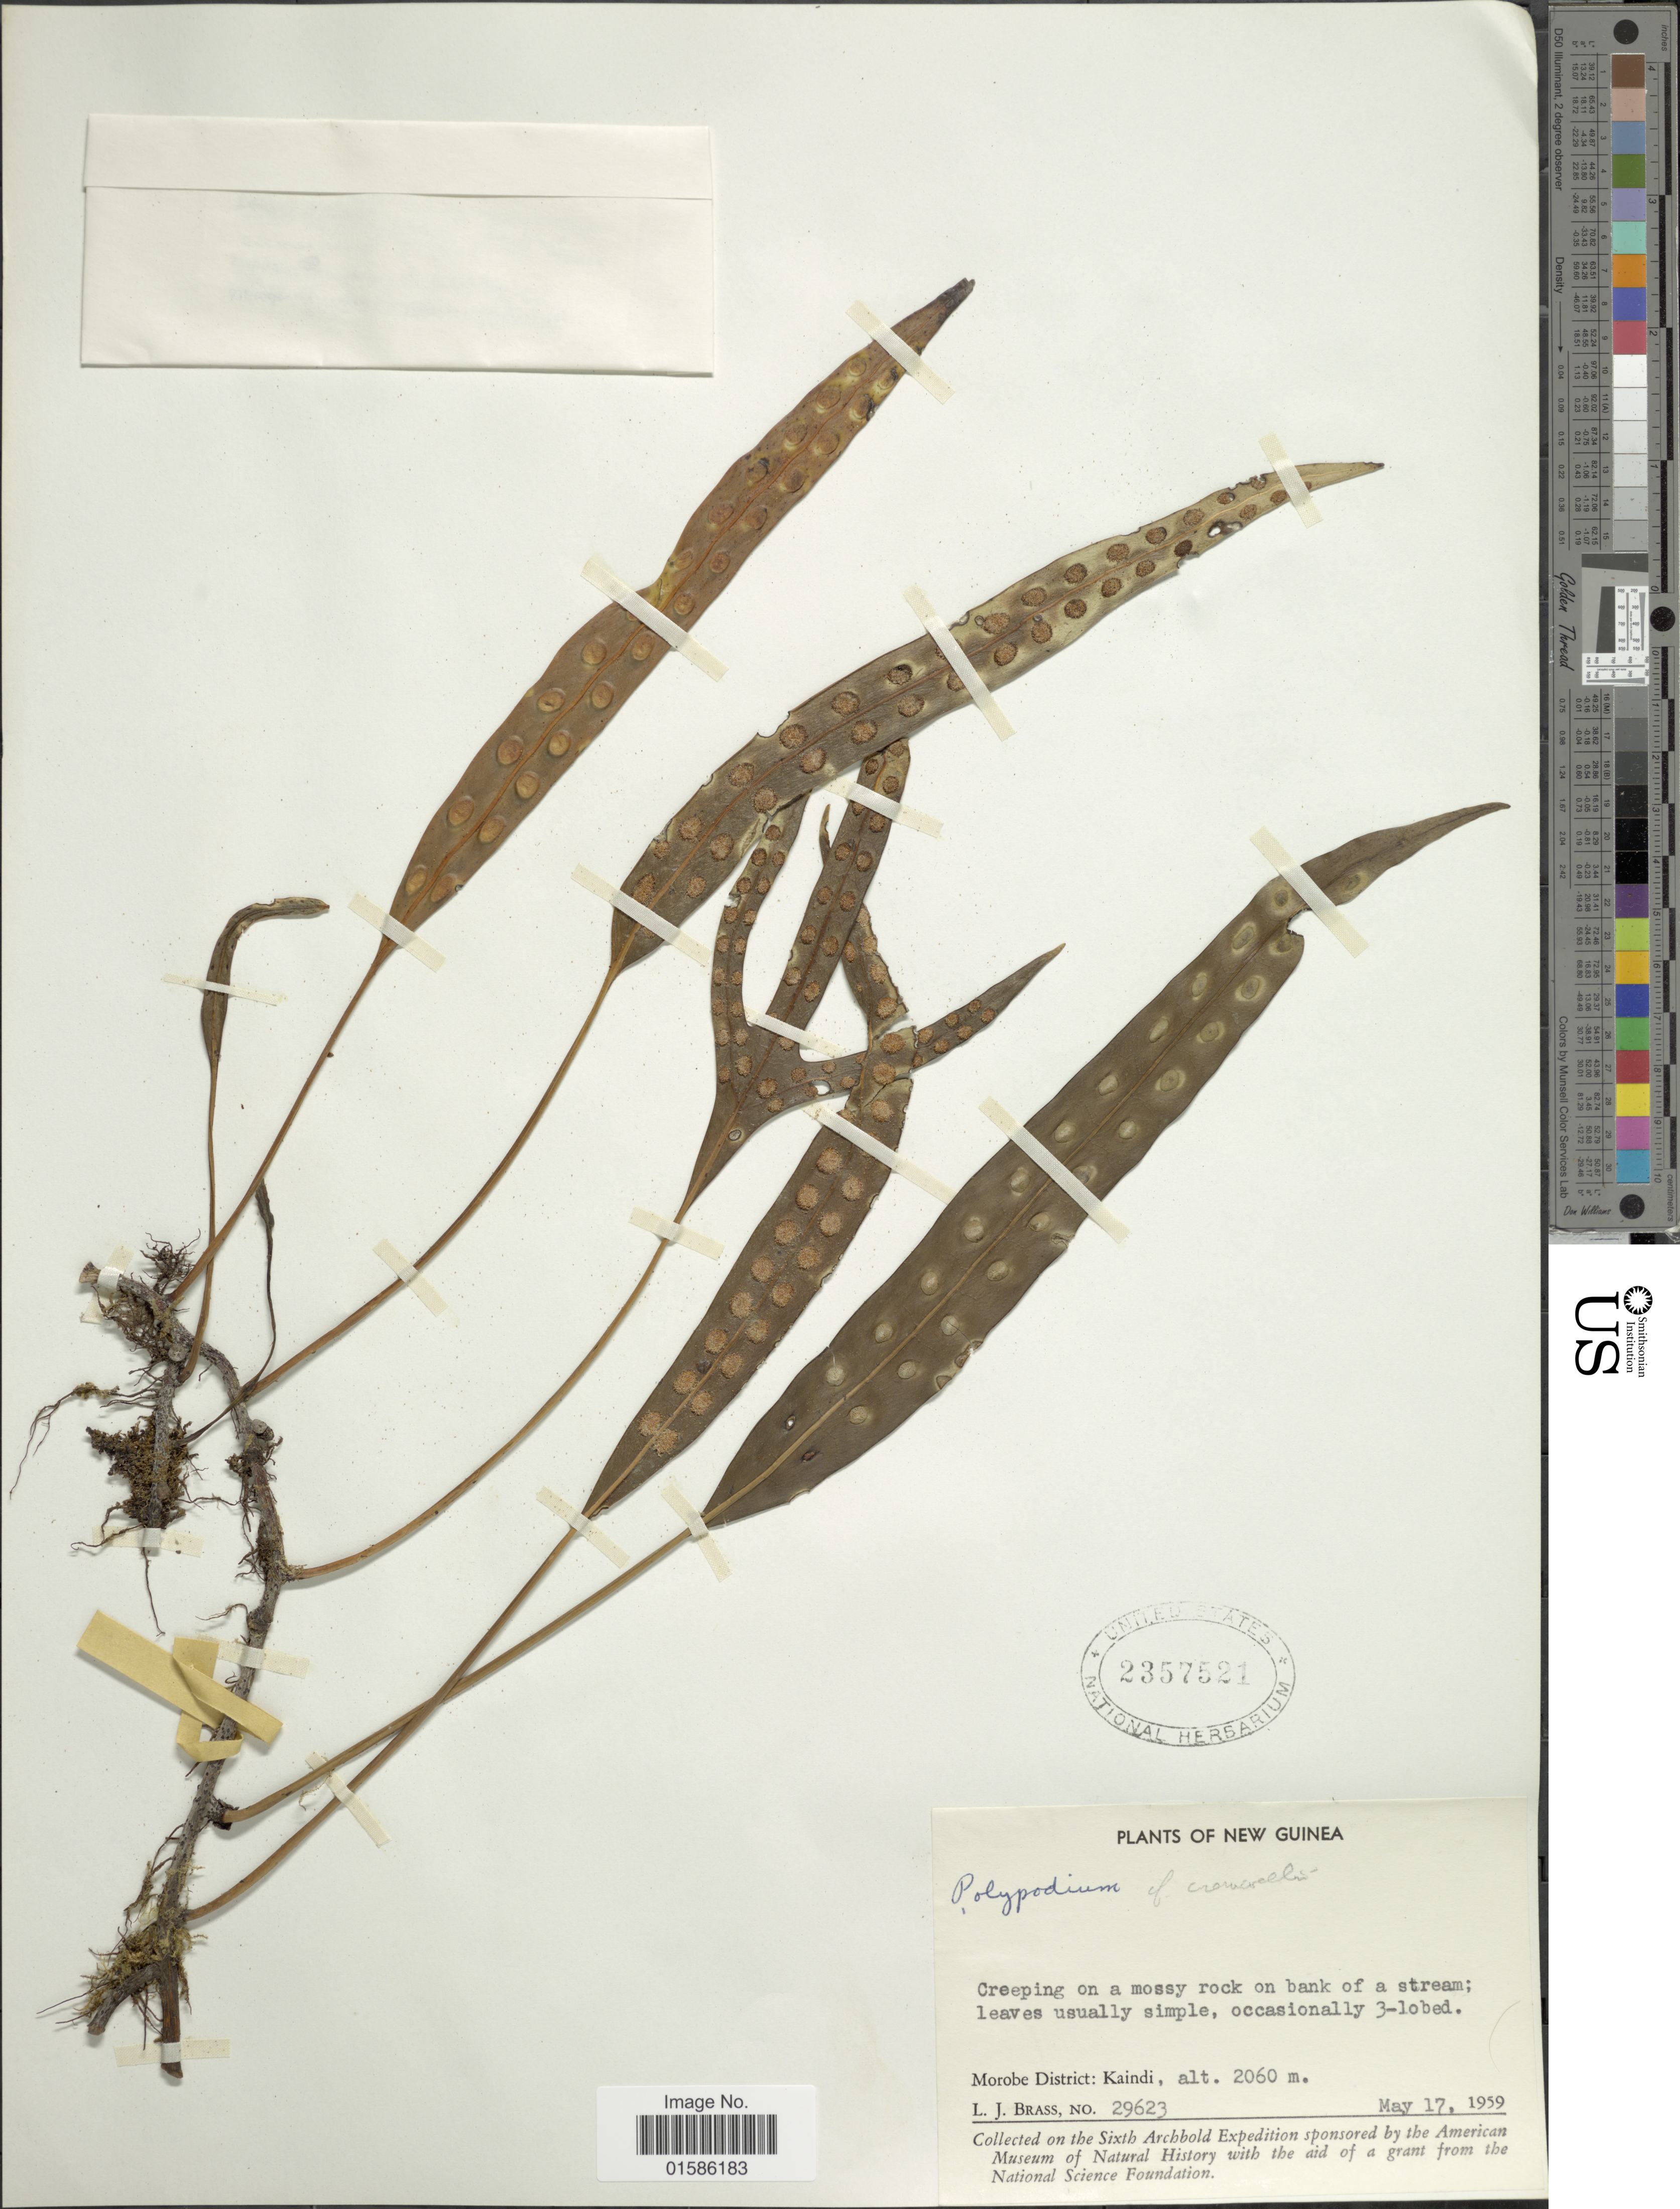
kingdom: Plantae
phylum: Tracheophyta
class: Polypodiopsida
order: Polypodiales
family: Polypodiaceae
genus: Microsorum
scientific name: Microsorum cromwellii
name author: (Rosenst.) Copel.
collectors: L. J. Brass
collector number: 29623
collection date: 1959-05-17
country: Papua New Guinea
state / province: Morobe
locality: New Guinea, Morobe District: Kaindi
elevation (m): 2060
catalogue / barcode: US 2357521